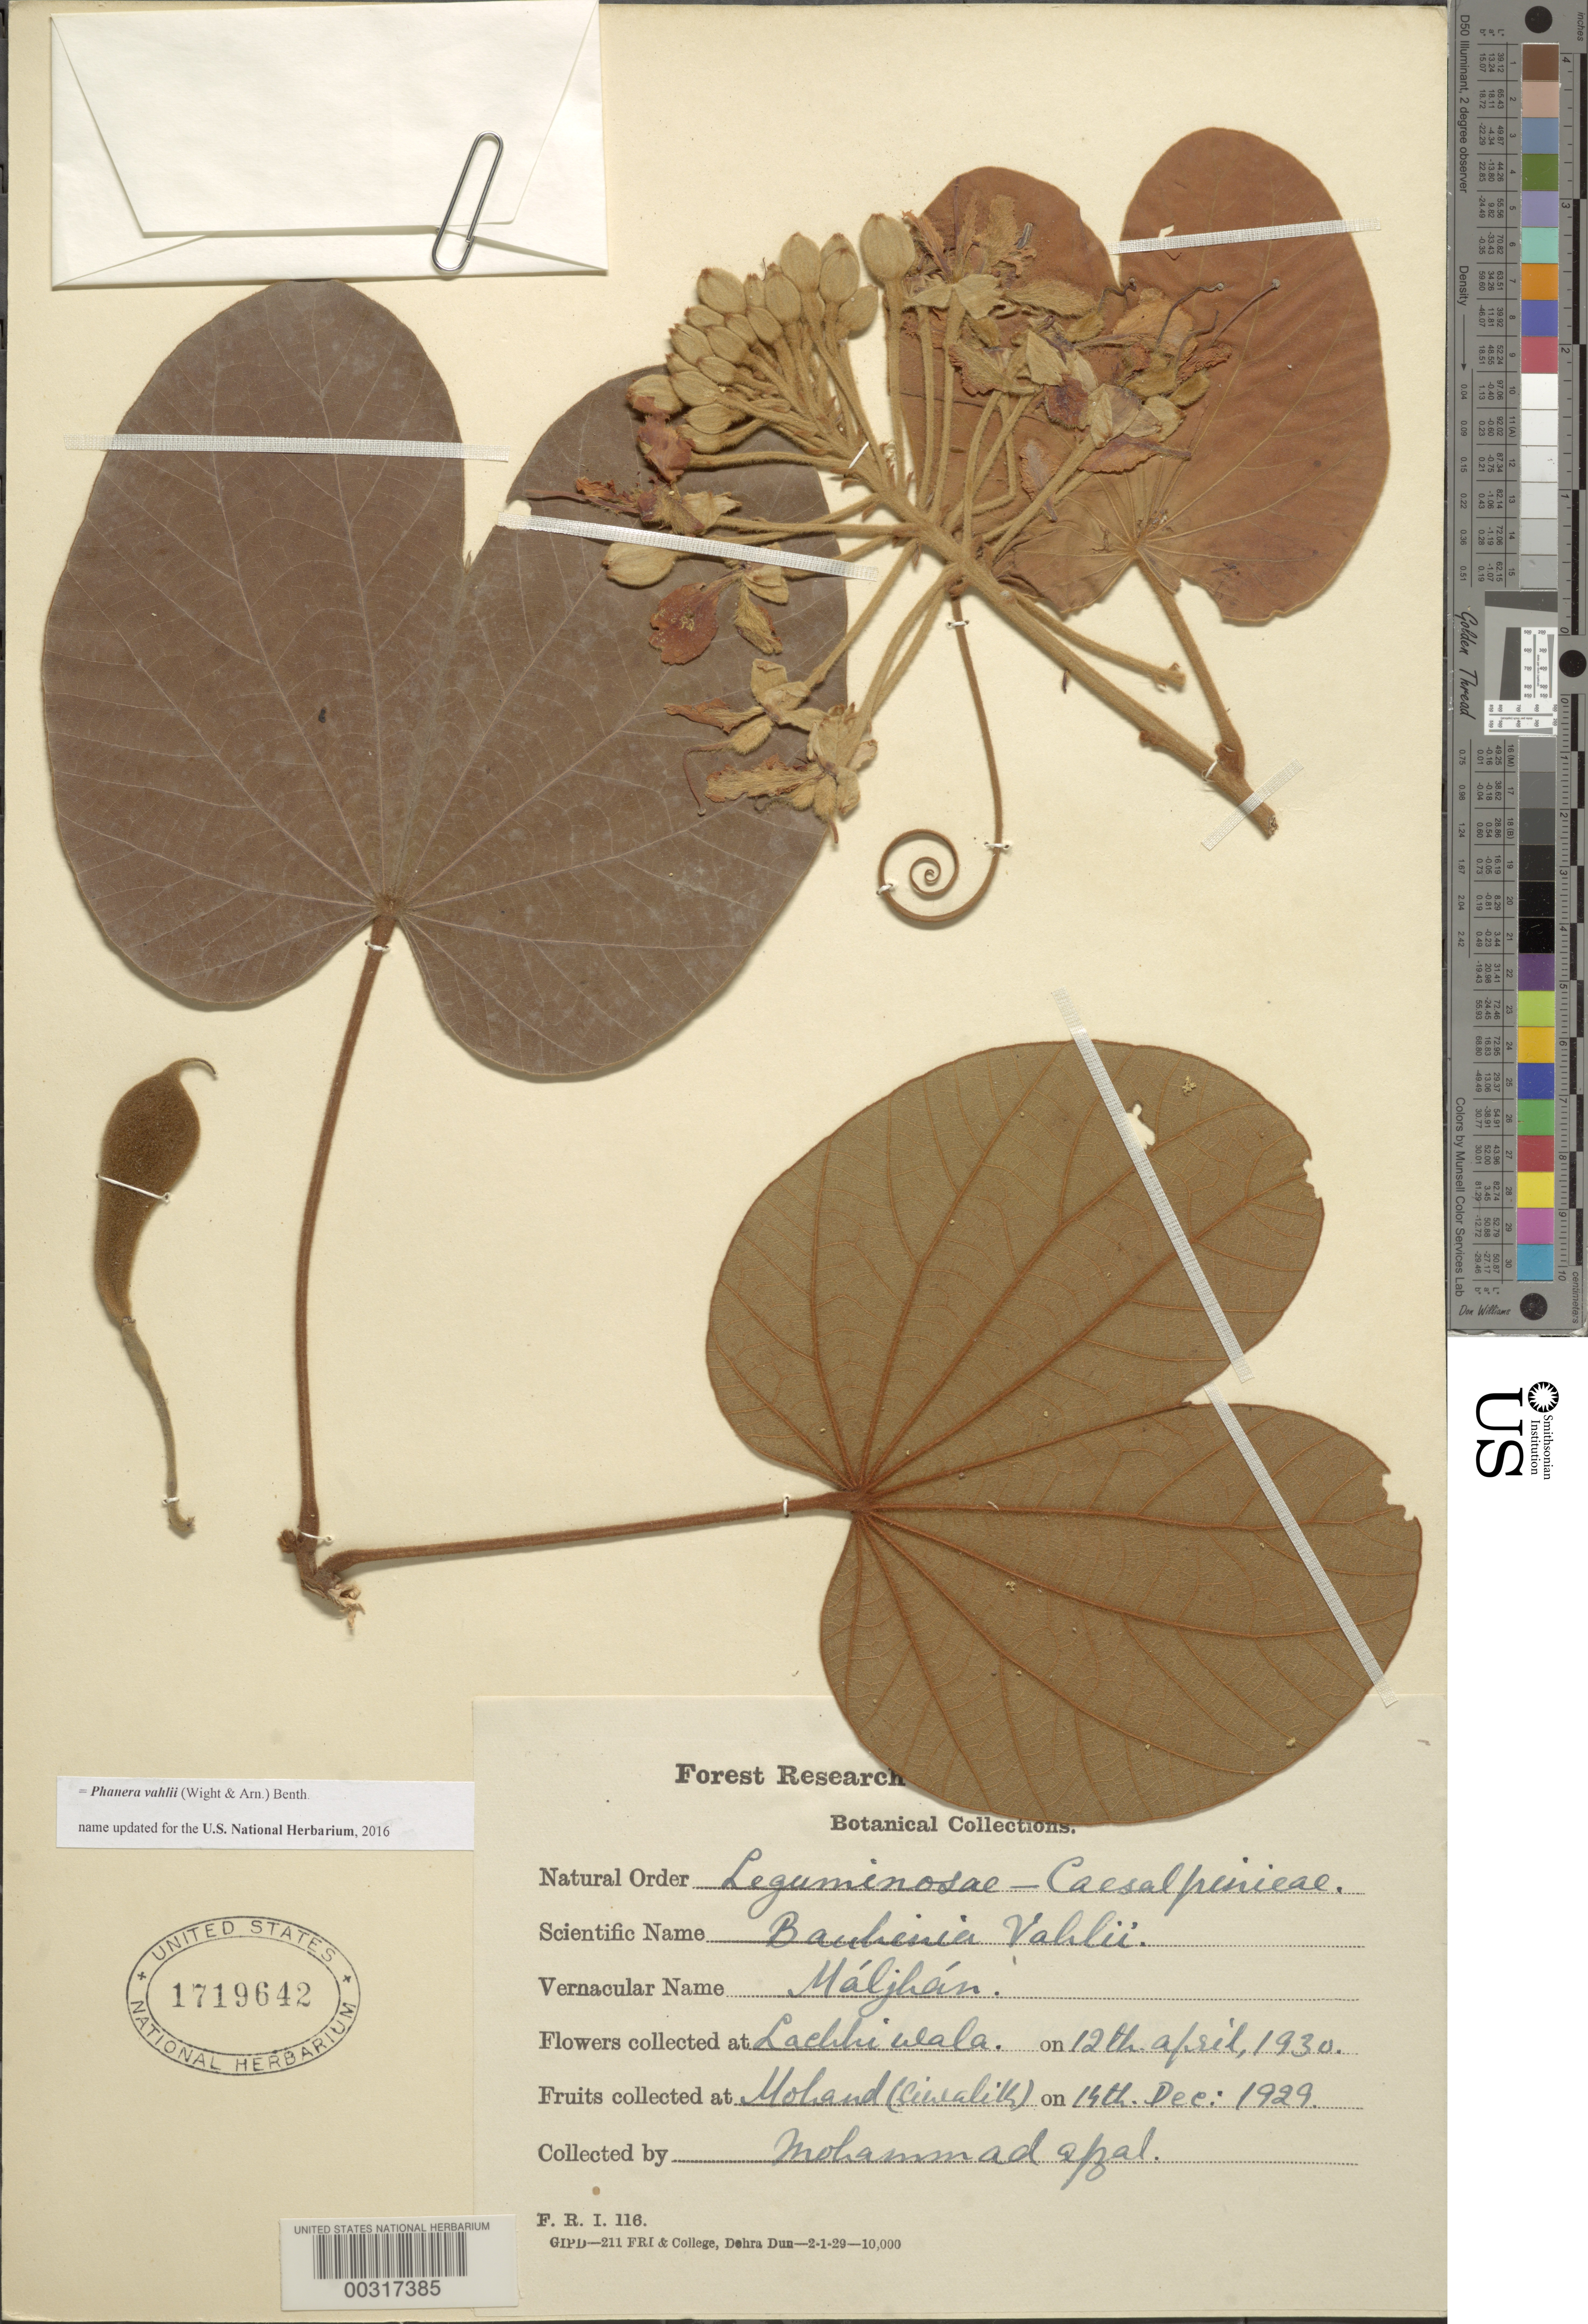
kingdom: Plantae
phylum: Tracheophyta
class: Magnoliopsida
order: Fabales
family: Fabaceae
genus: Phanera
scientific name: Phanera vahlii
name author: (Wight & Arn.) Benth.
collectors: M. Afzal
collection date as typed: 14 Dec 1928 and 12 Apr 1930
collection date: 1928-12-14,1930-04-12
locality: Mohand (lehlakik) and laclhiwala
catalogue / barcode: US 1719642